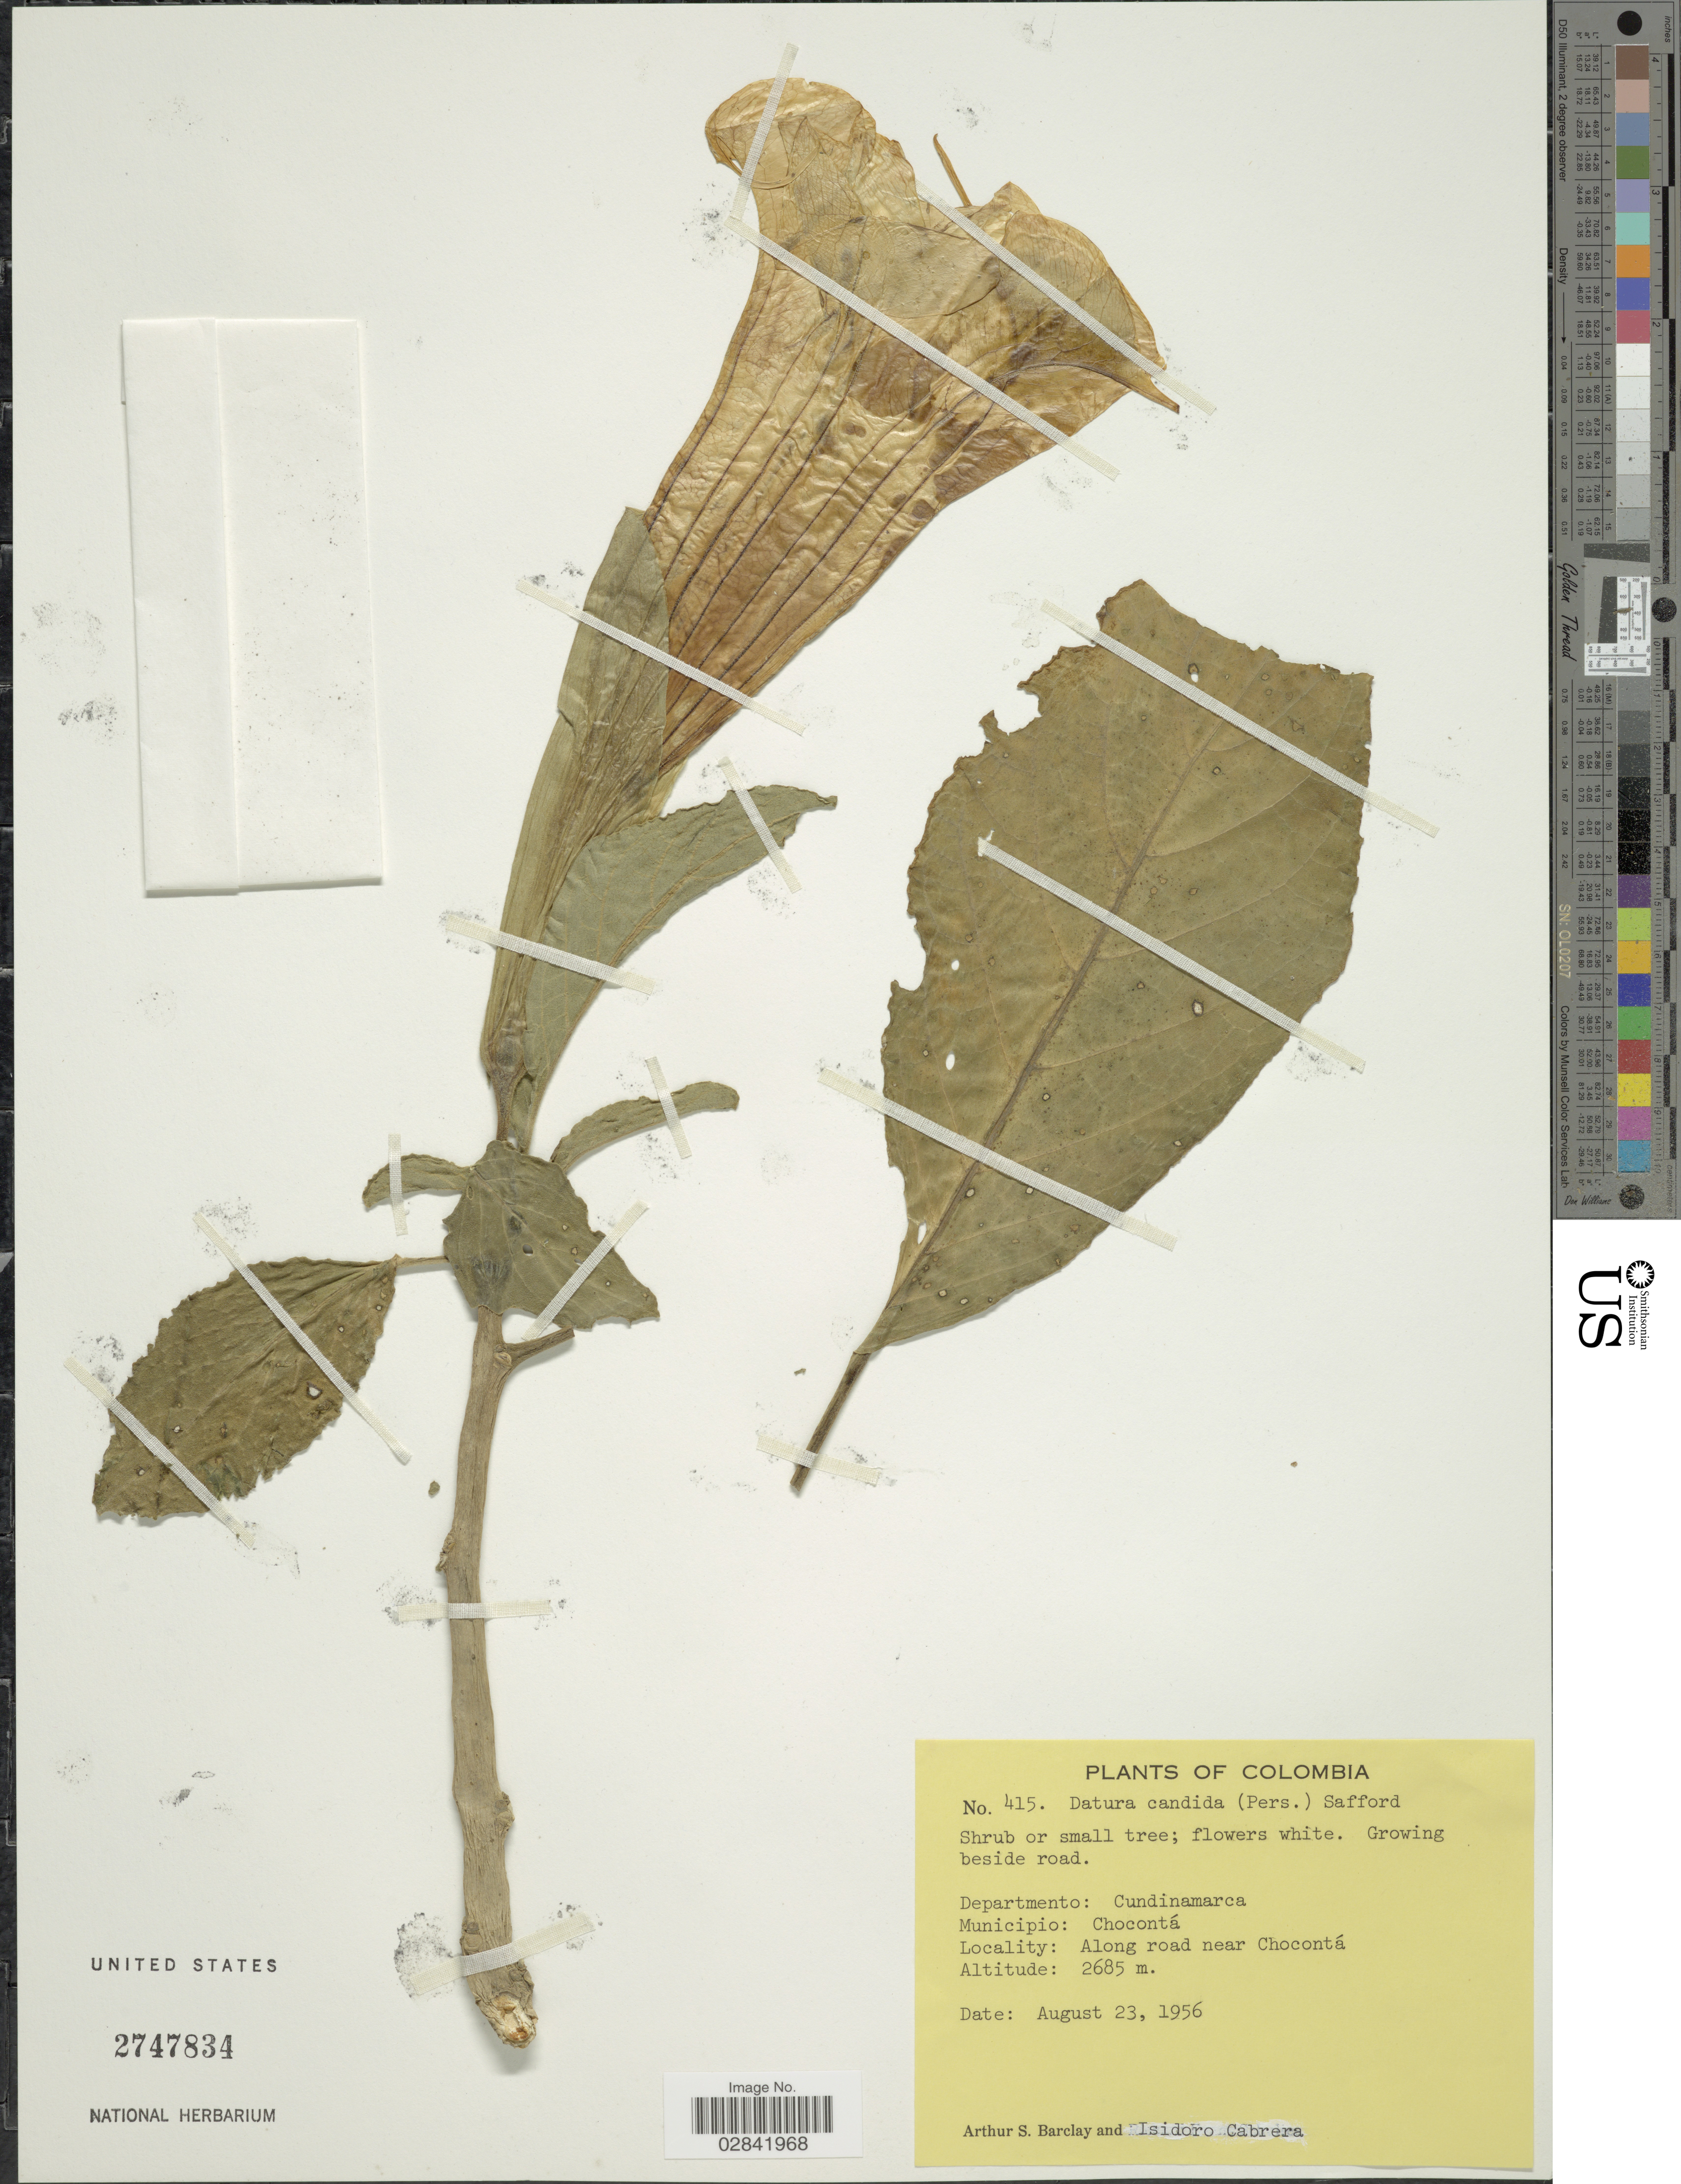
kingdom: Plantae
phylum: Tracheophyta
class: Magnoliopsida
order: Solanales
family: Solanaceae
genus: Brugmansia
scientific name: Brugmansia x candida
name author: Pers.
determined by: (US) Smithsonian Institution - National Museum of Natural History - Department of Botany (UNITED STATES)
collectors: A. S. Barclay & I. Cabrera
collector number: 415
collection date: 1956-08-23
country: Colombia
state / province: Cundinamarca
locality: Departmento: Cundinamarca, Municipio: Chocontá. Along road near Chocontá.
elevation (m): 2685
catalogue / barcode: US 2747834